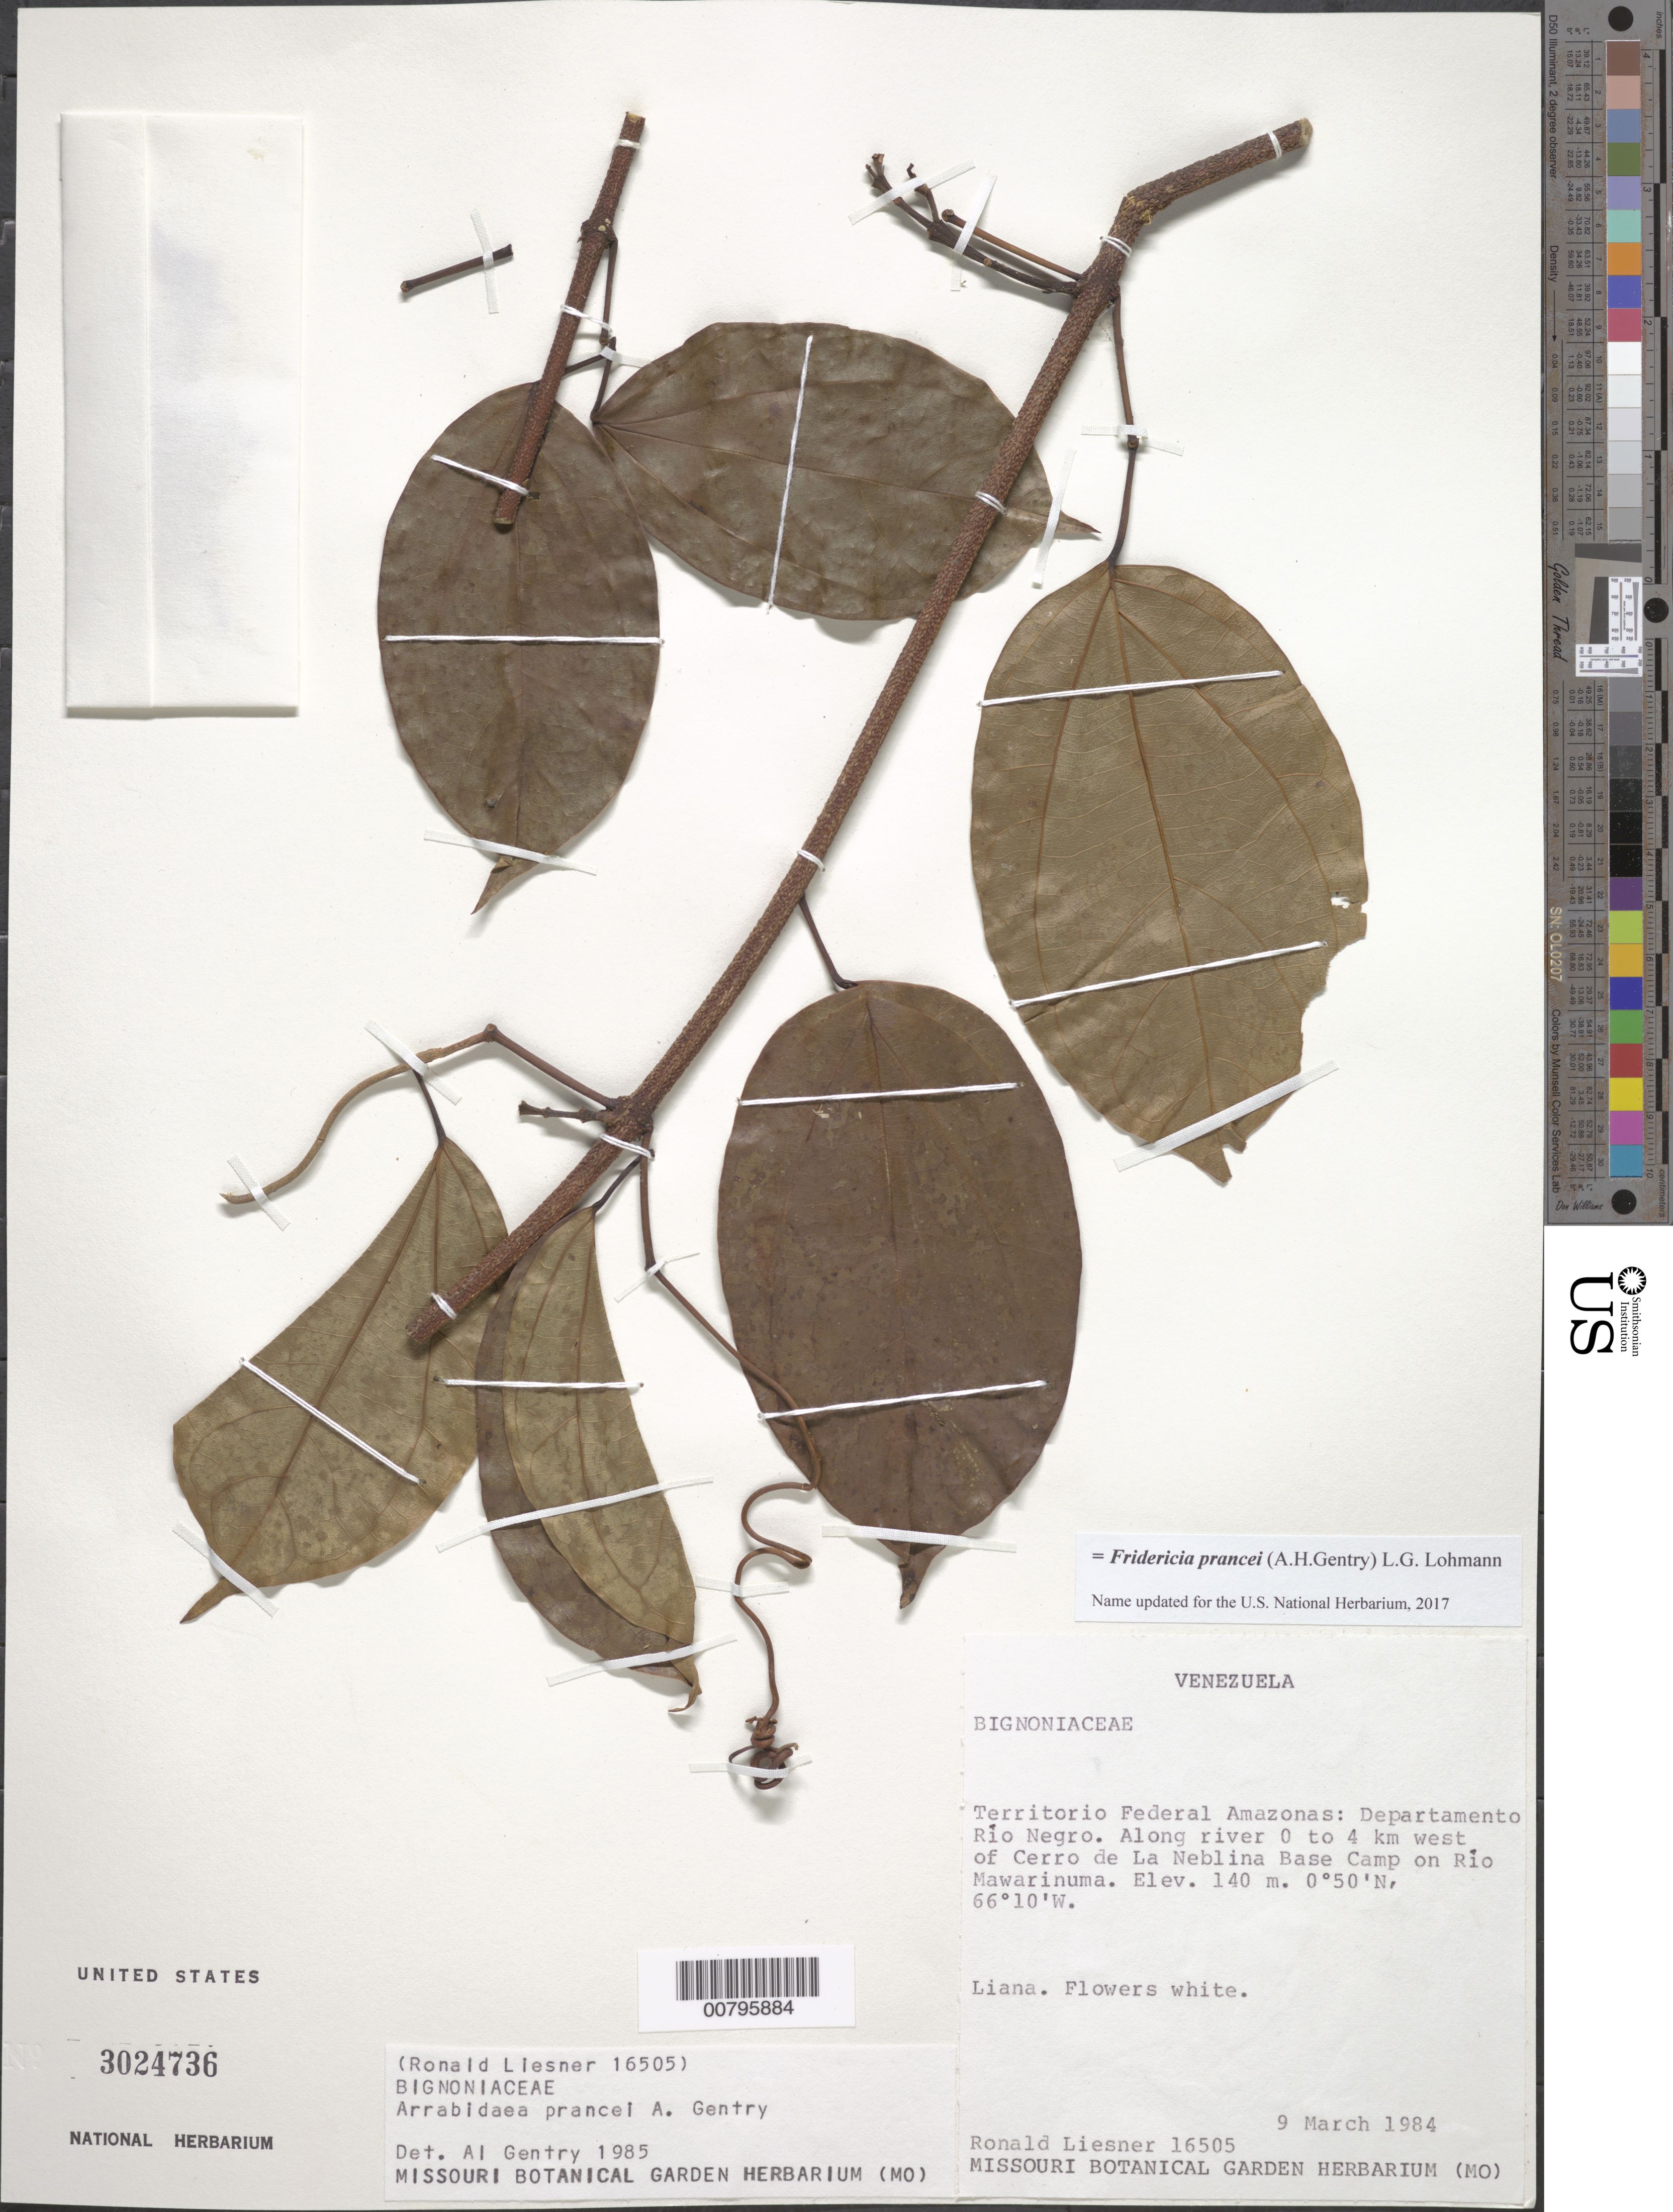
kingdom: Plantae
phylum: Tracheophyta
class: Magnoliopsida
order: Lamiales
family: Bignoniaceae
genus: Fridericia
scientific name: Fridericia prancei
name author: (A.H. Gentry) L.G. Lohmann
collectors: R. L. Liesner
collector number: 16505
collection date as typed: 9-Mar-84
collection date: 1984-03-09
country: Venezuela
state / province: Amazonas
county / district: Río Negro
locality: Río Mawarinuma, 0-4 km N of Cerro de La Neblina Base Camp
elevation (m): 140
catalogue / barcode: US 3024736